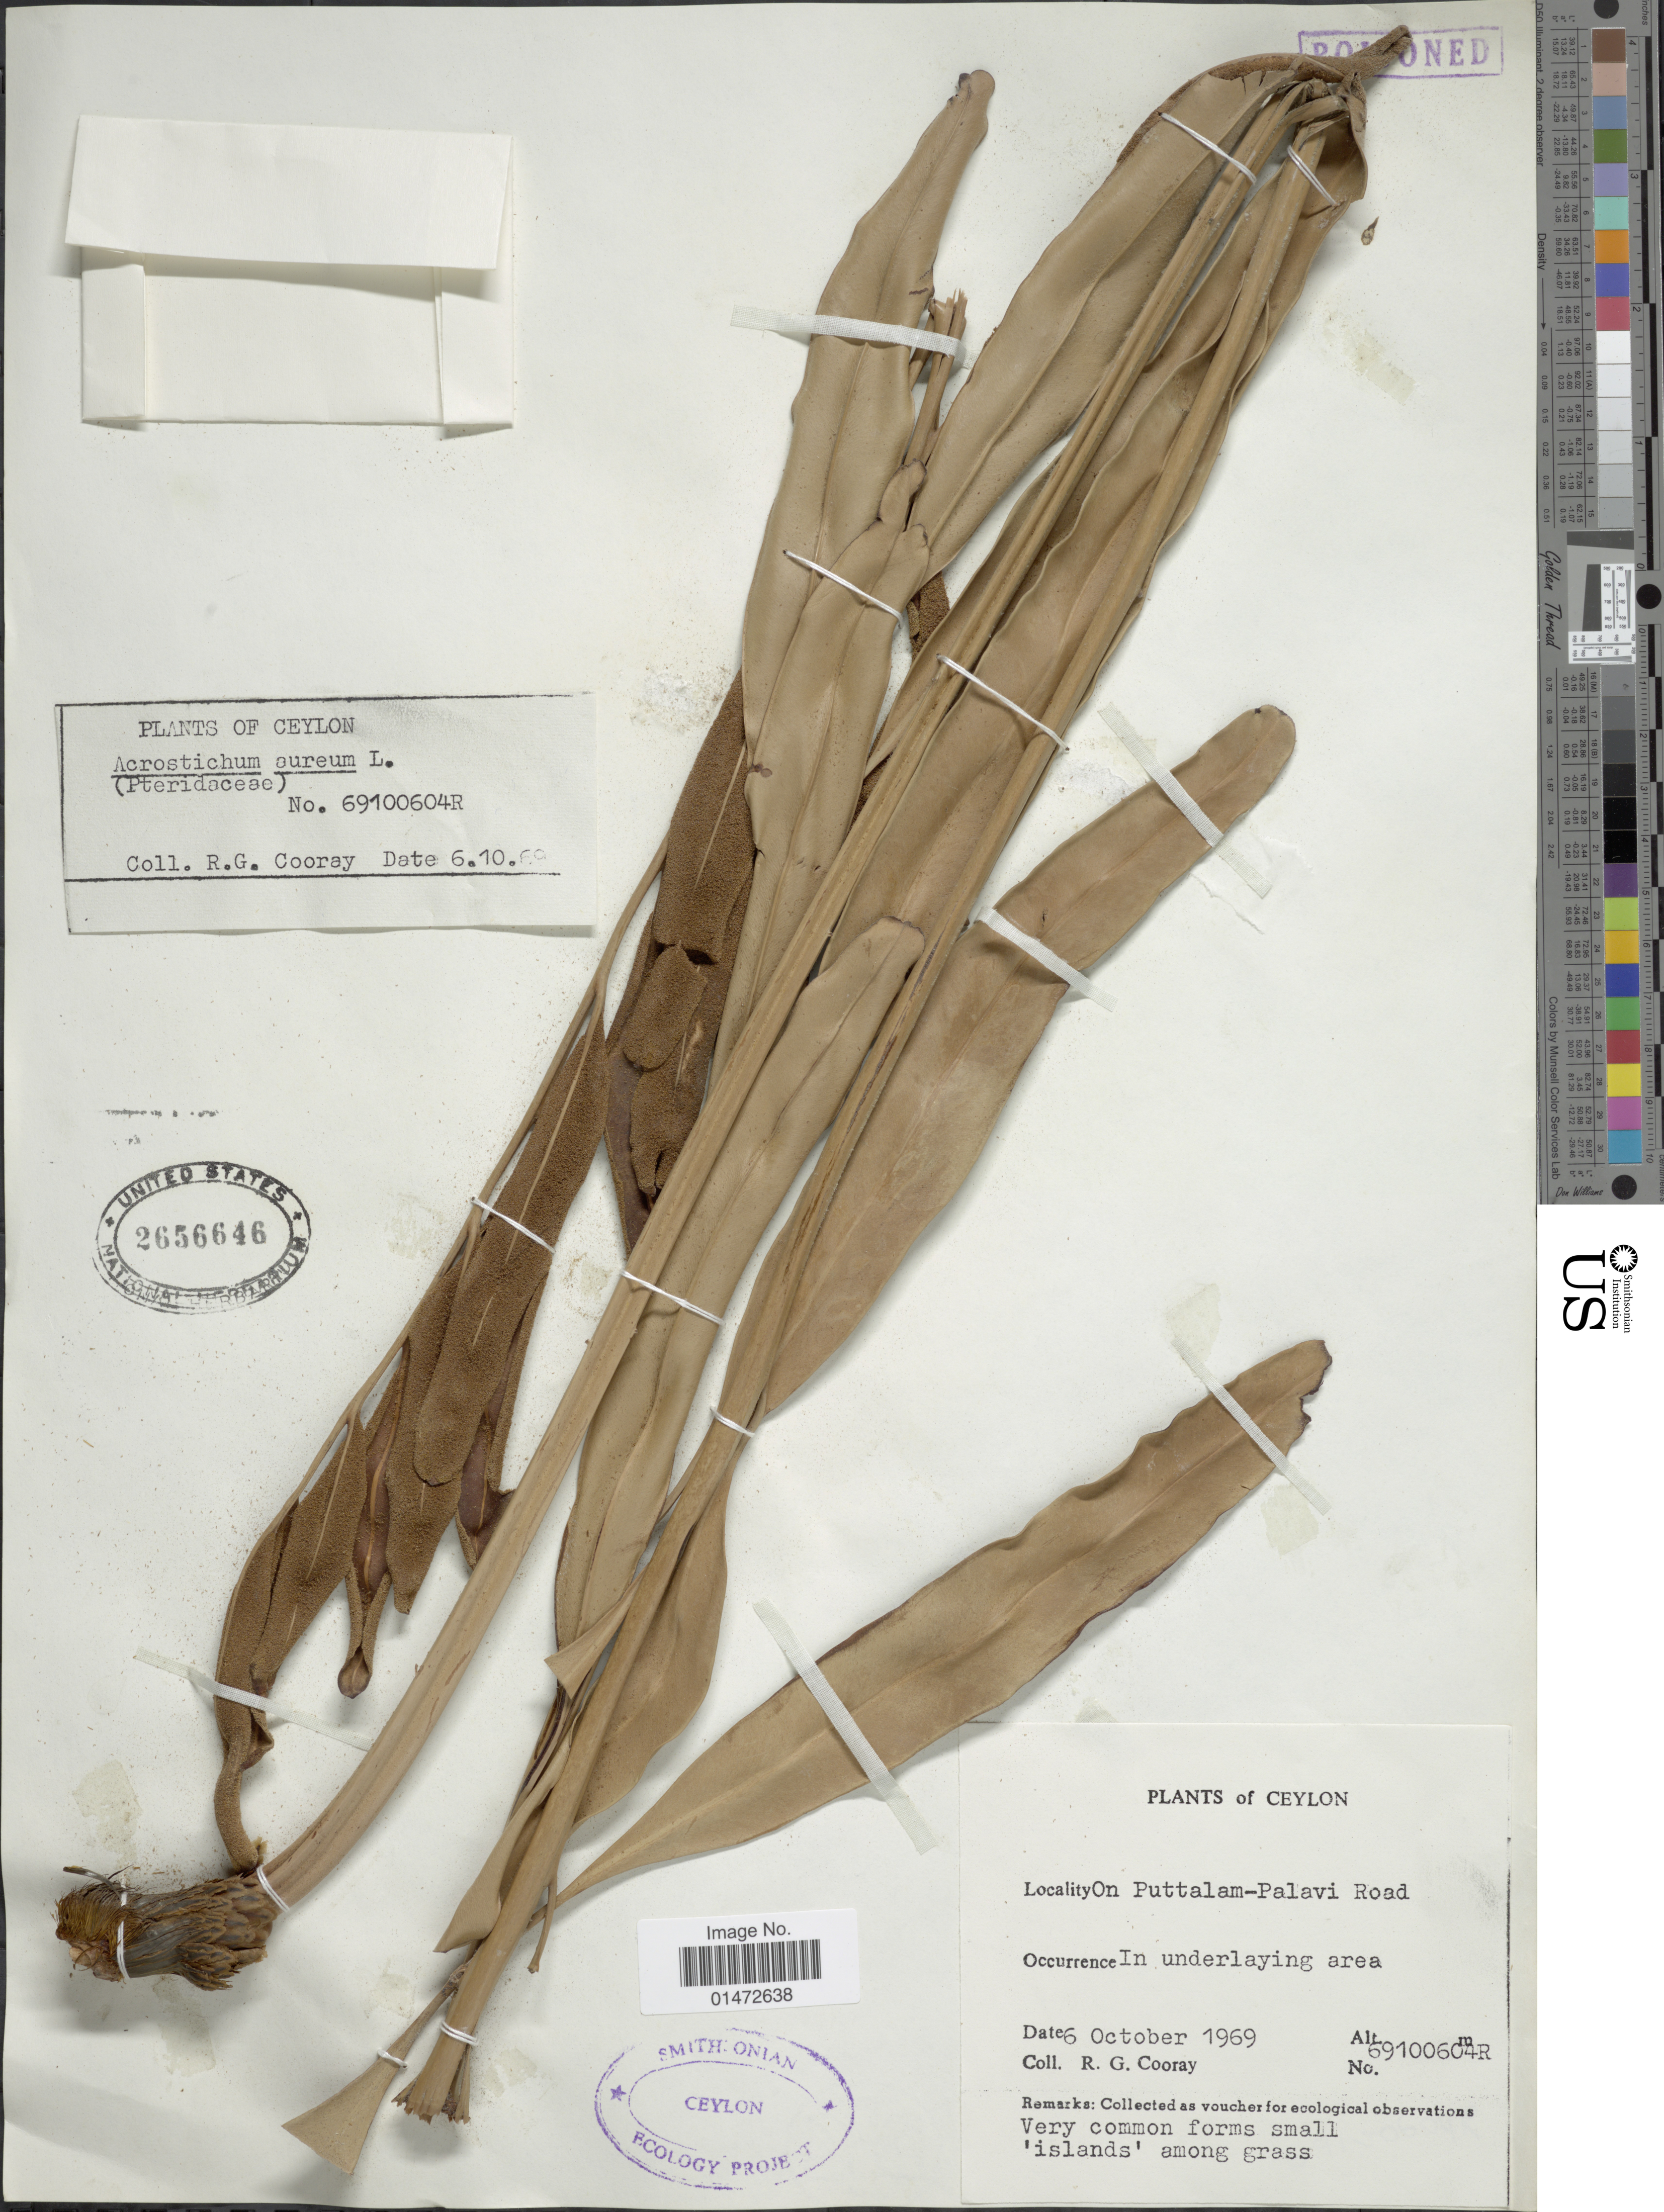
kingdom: Plantae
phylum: Tracheophyta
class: Polypodiopsida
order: Polypodiales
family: Pteridaceae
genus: Acrostichum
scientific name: Acrostichum aureum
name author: L.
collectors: R. Cooray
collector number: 69100604R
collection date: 1969-10-06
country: Sri Lanka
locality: Ceylon. In underlaying area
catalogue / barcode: US 2656646